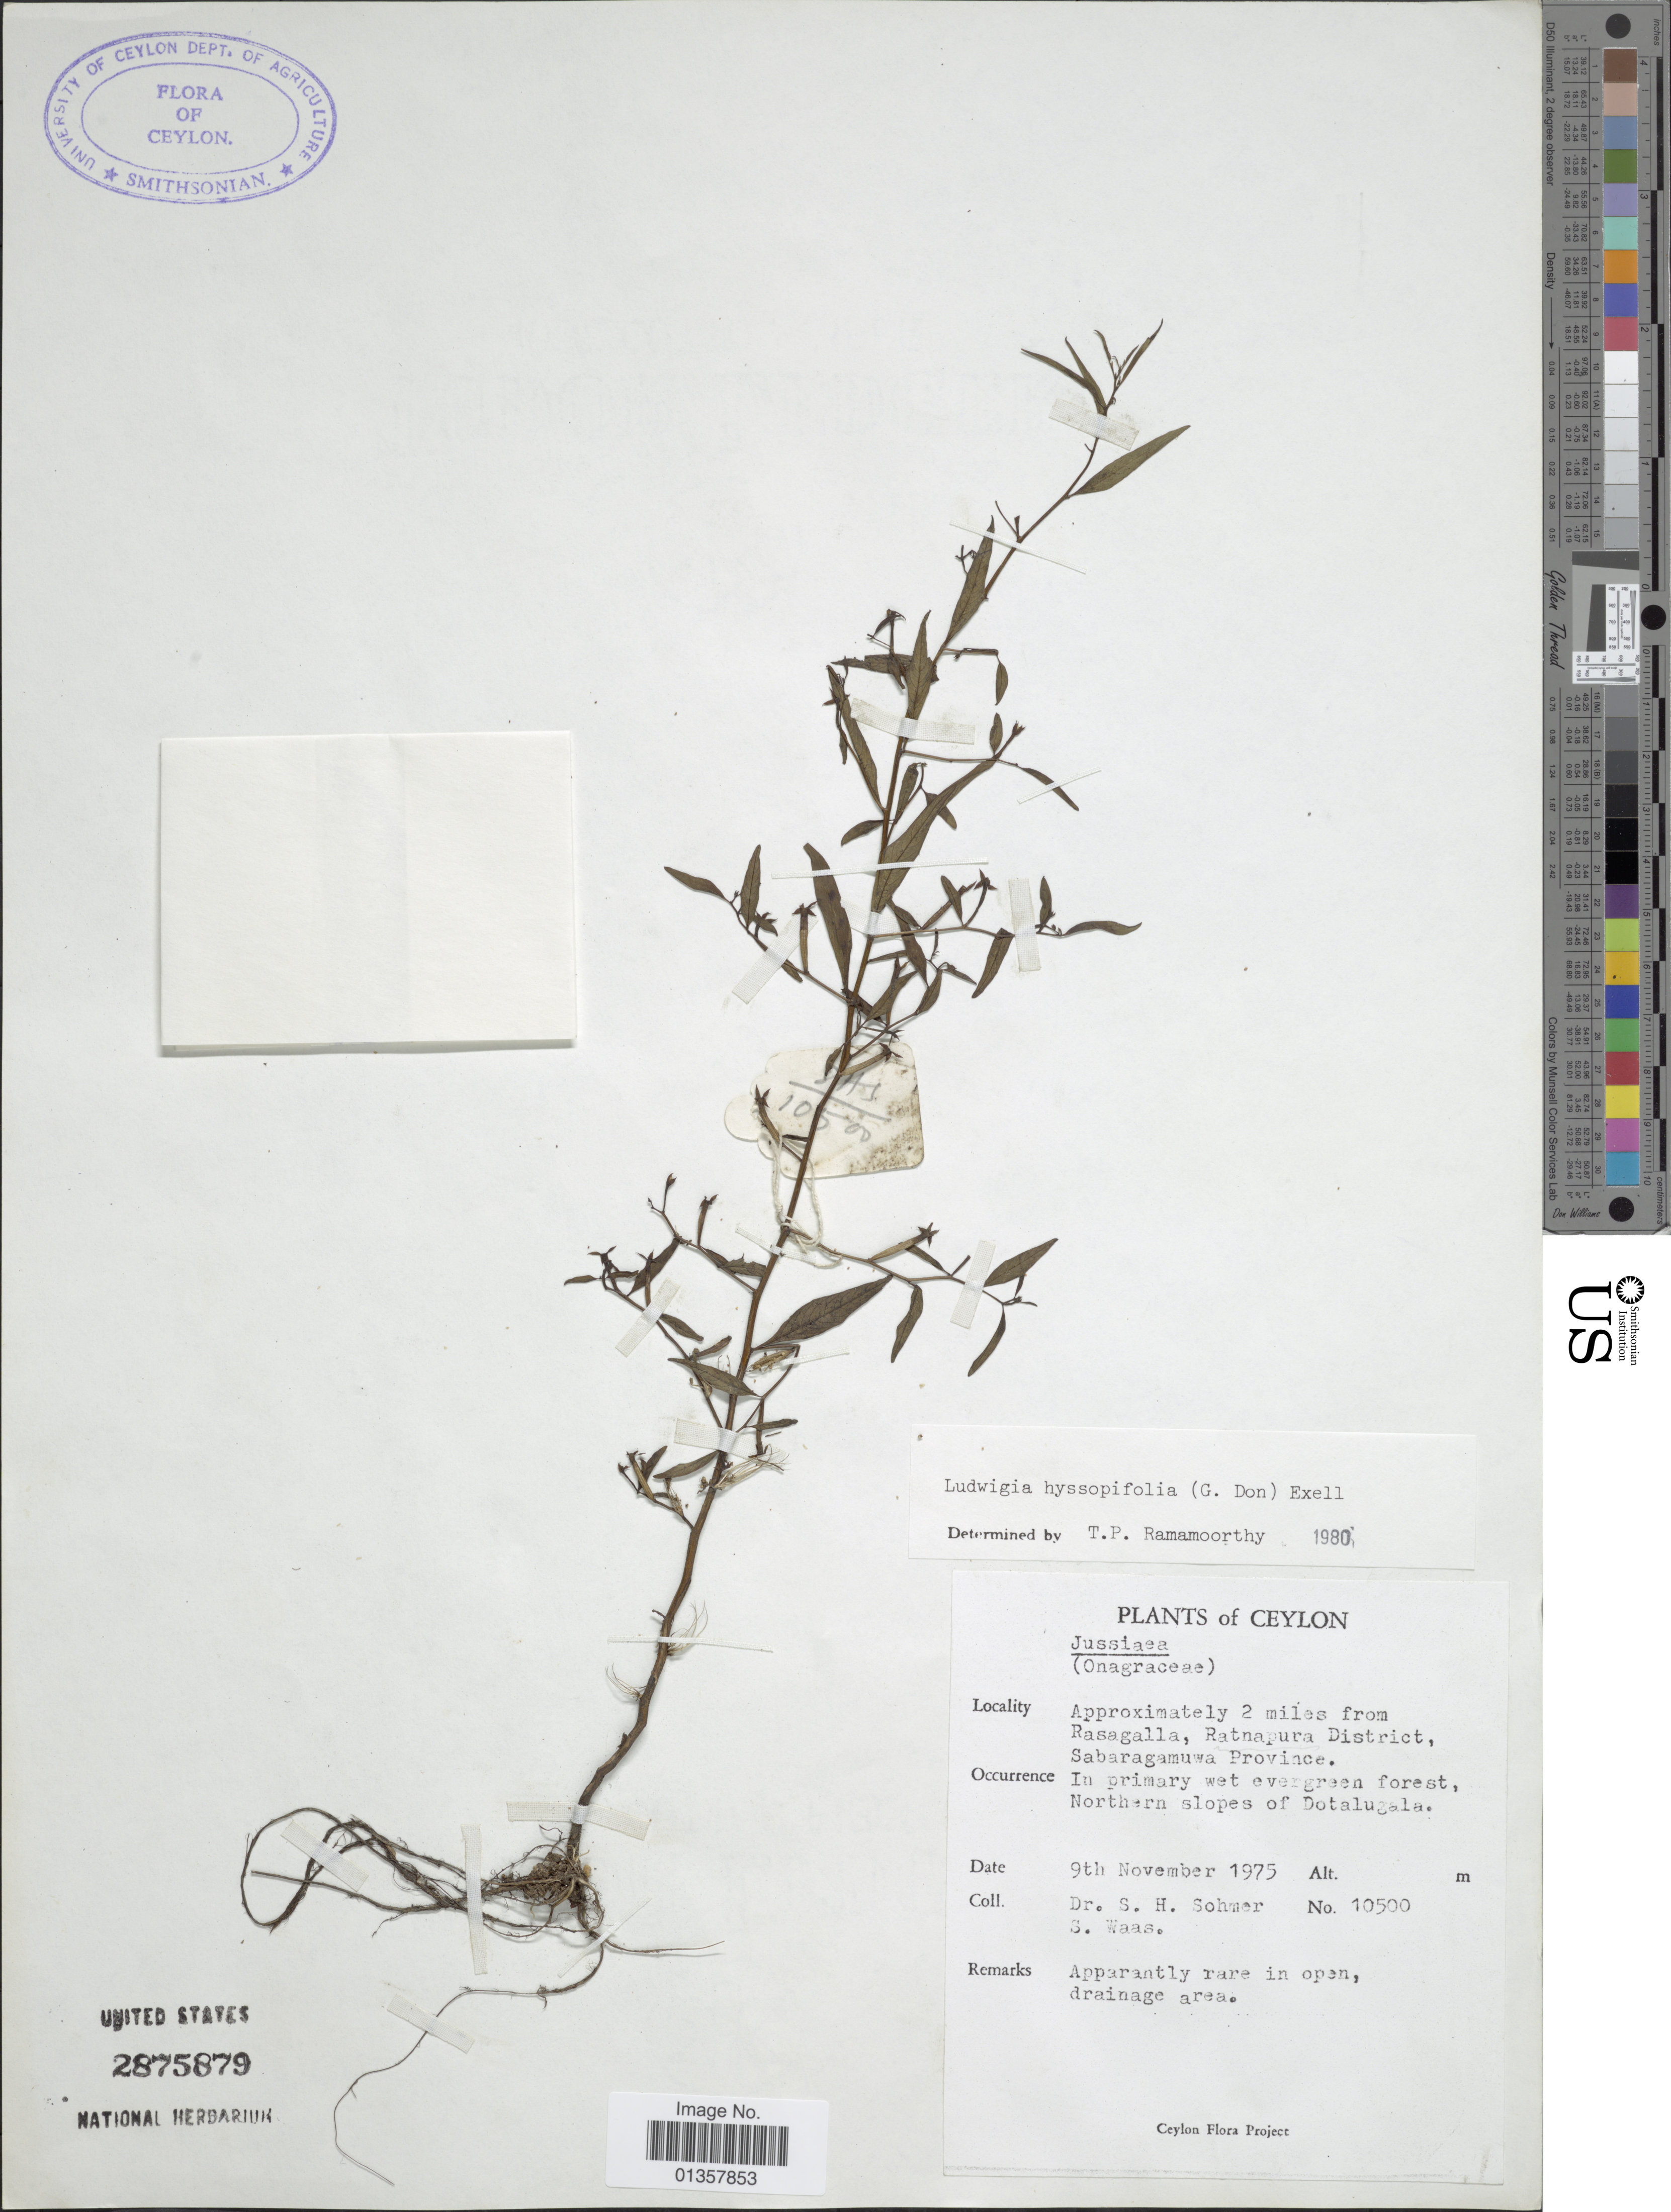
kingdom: Plantae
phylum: Tracheophyta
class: Magnoliopsida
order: Myrtales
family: Onagraceae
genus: Ludwigia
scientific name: Ludwigia hyssopifolia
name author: (G. Don) Exell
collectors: S. H. Sohmer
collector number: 10500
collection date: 1975-11-09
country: Sri Lanka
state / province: Sabaragamuwa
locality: Ceylon. Approximately 2 miles from Rasagalla, Ratnapura District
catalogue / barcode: US 2875879